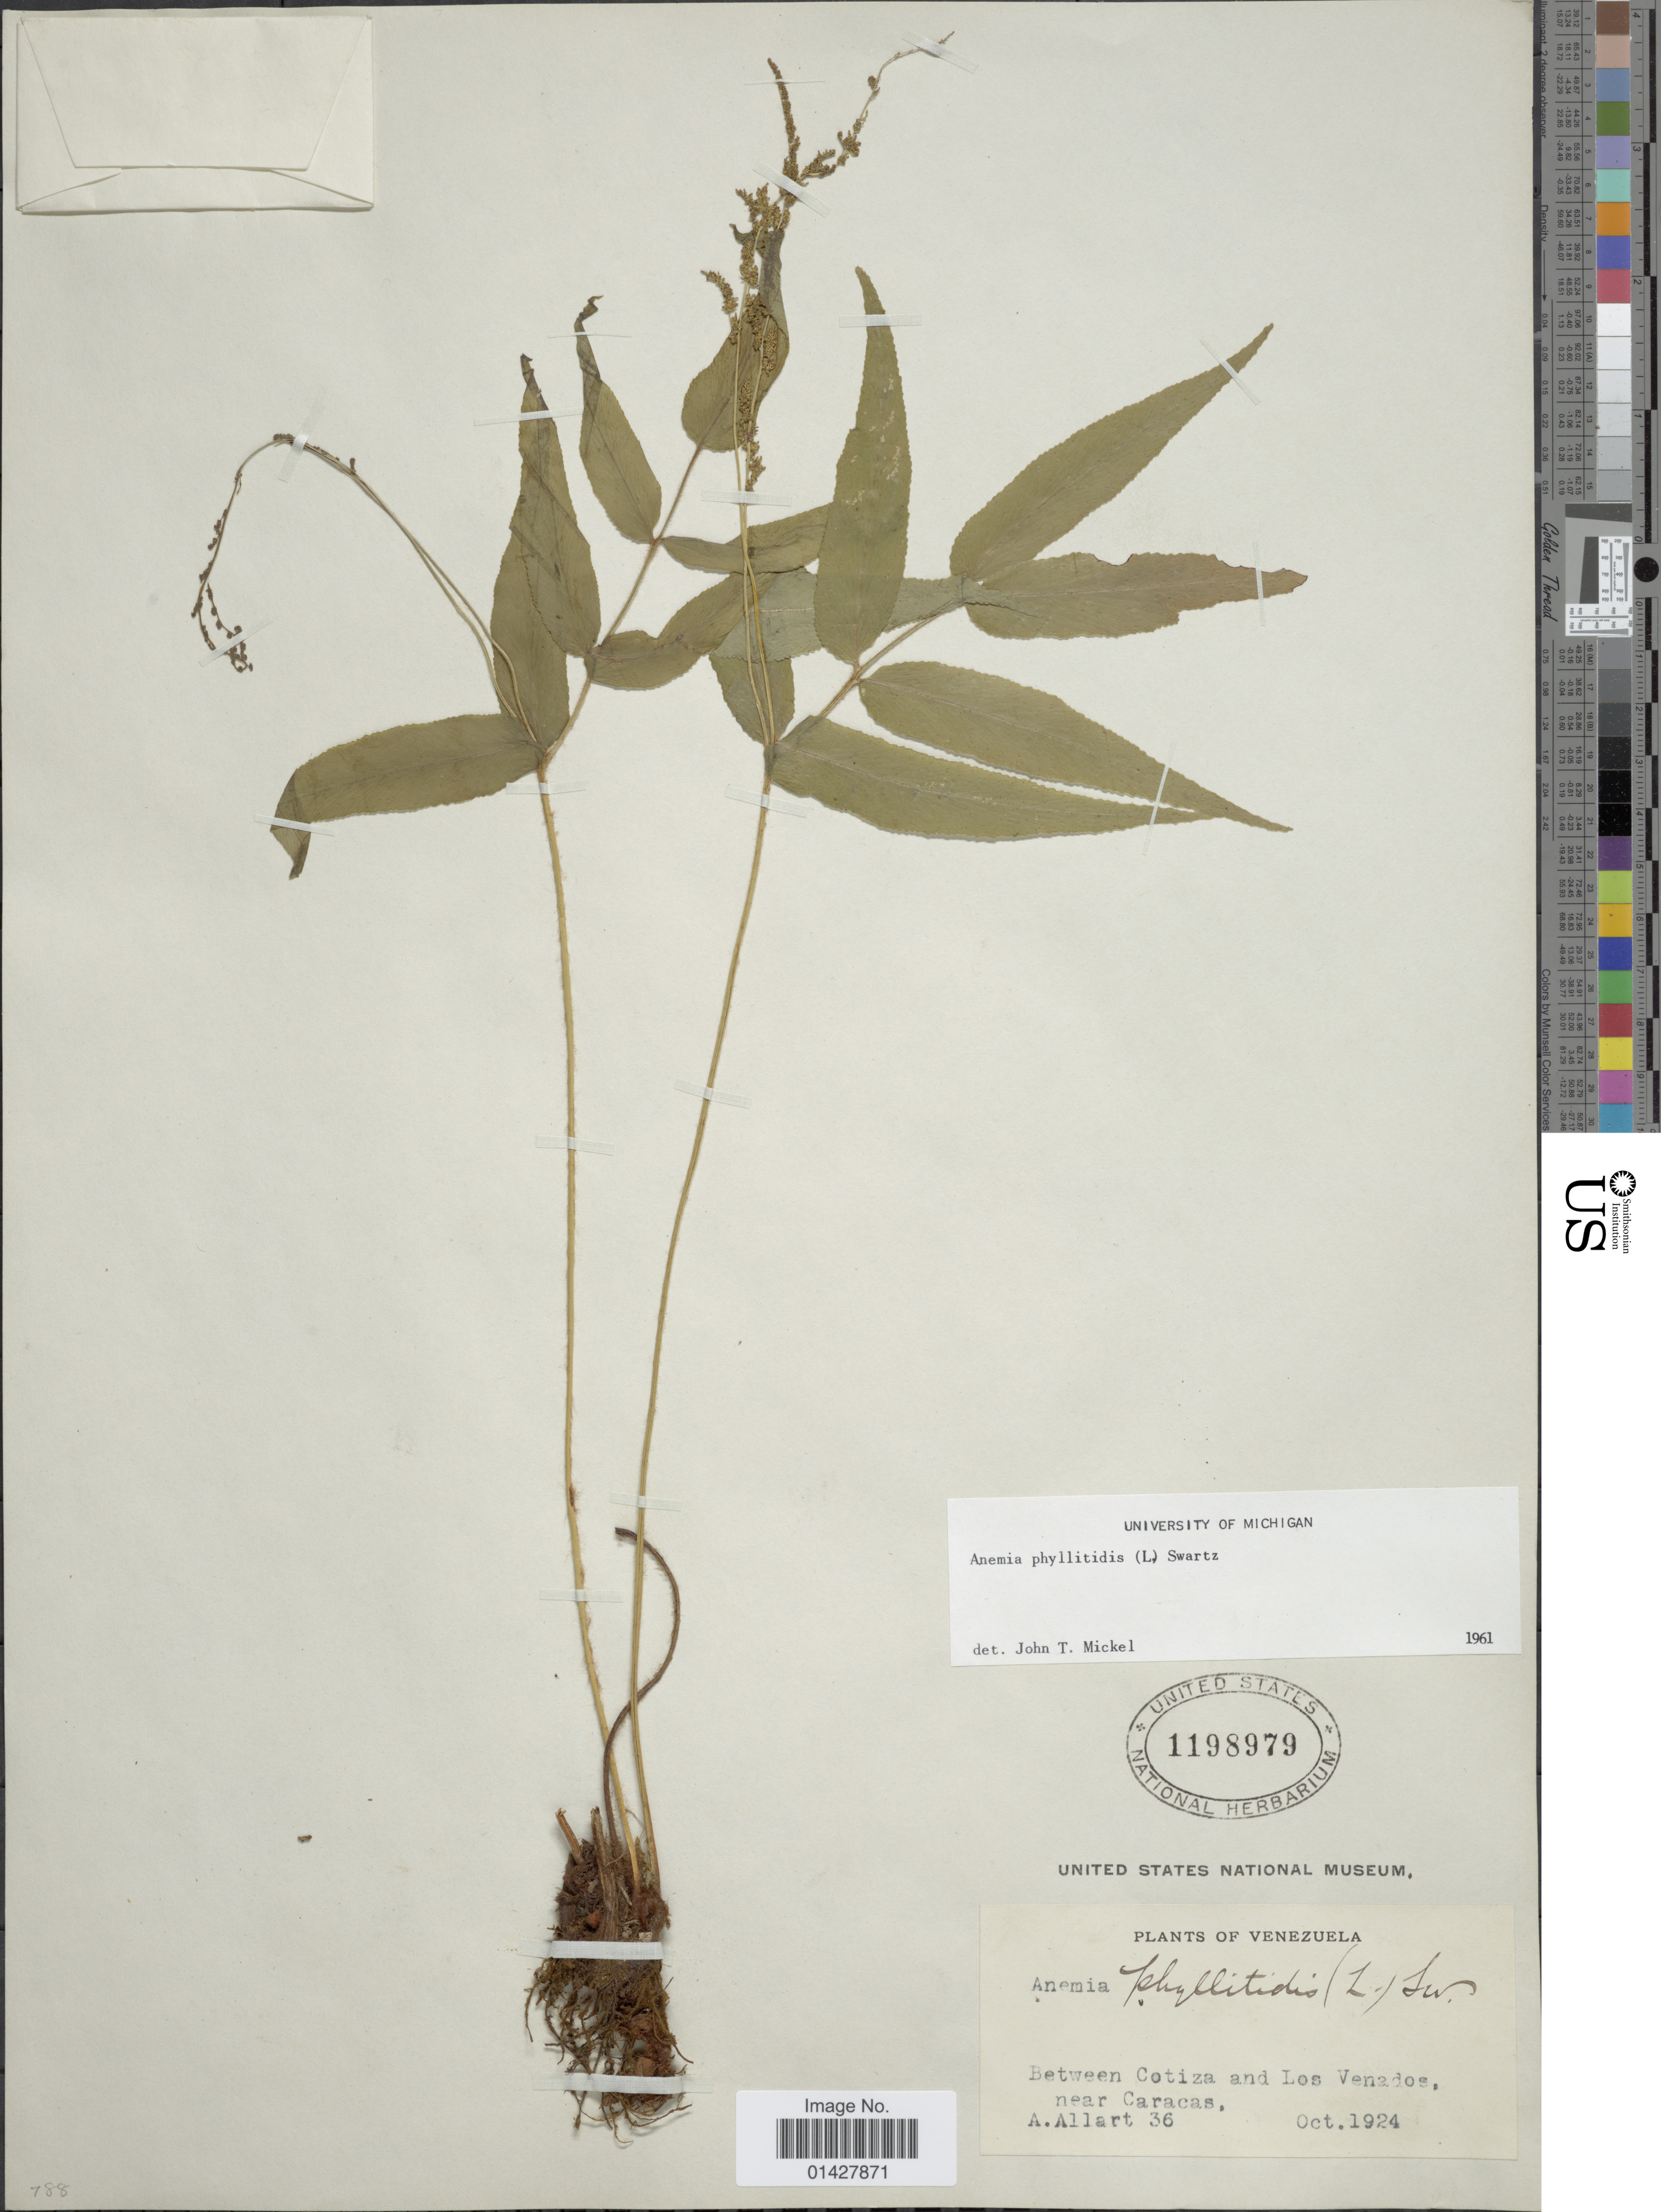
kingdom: Plantae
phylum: Tracheophyta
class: Polypodiopsida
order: Schizaeales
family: Anemiaceae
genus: Anemia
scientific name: Anemia phyllitidis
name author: (L.) Sw.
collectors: A. Allart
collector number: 36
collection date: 1924-10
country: Venezuela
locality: Between Cotiza and Los Venados, near Caracas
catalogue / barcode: US 1198979